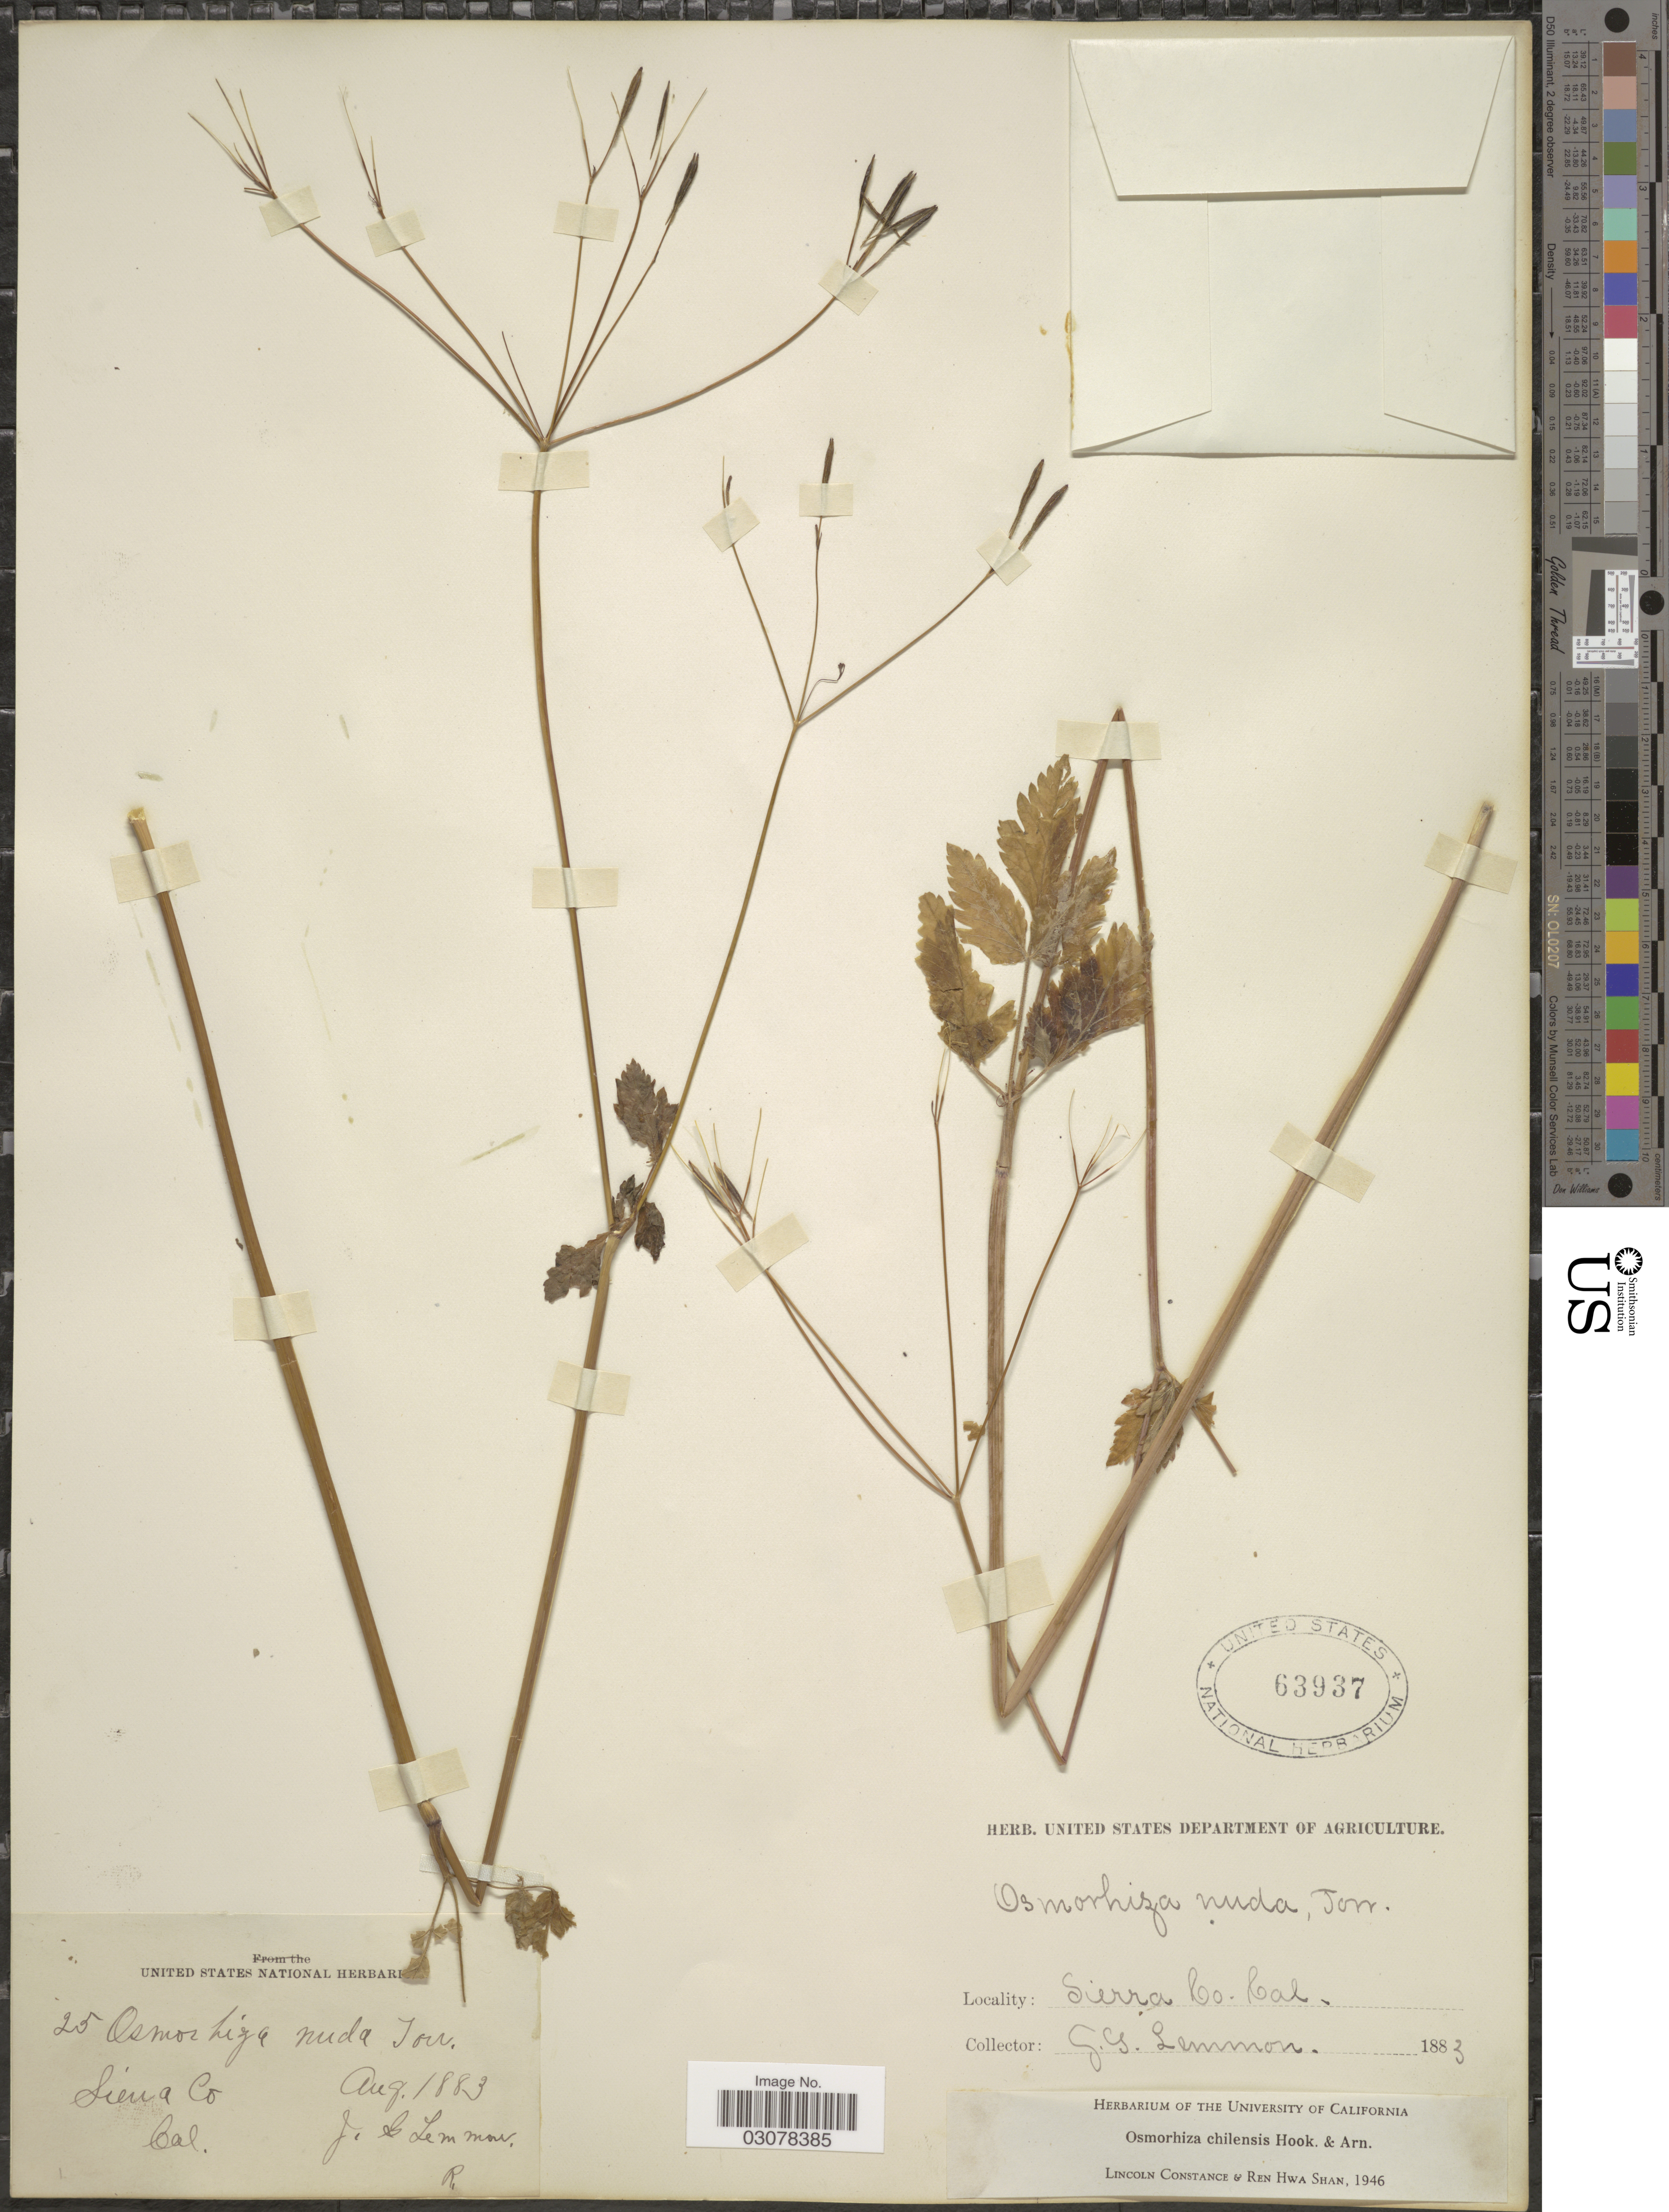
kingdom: Plantae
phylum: Tracheophyta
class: Magnoliopsida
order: Apiales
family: Apiaceae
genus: Osmorhiza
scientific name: Osmorhiza chilensis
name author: Hook. & Arn.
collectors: J. Lemmon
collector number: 25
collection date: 1883-08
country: United States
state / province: California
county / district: Sierra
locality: Sierra Co. Cal.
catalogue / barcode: US 63937